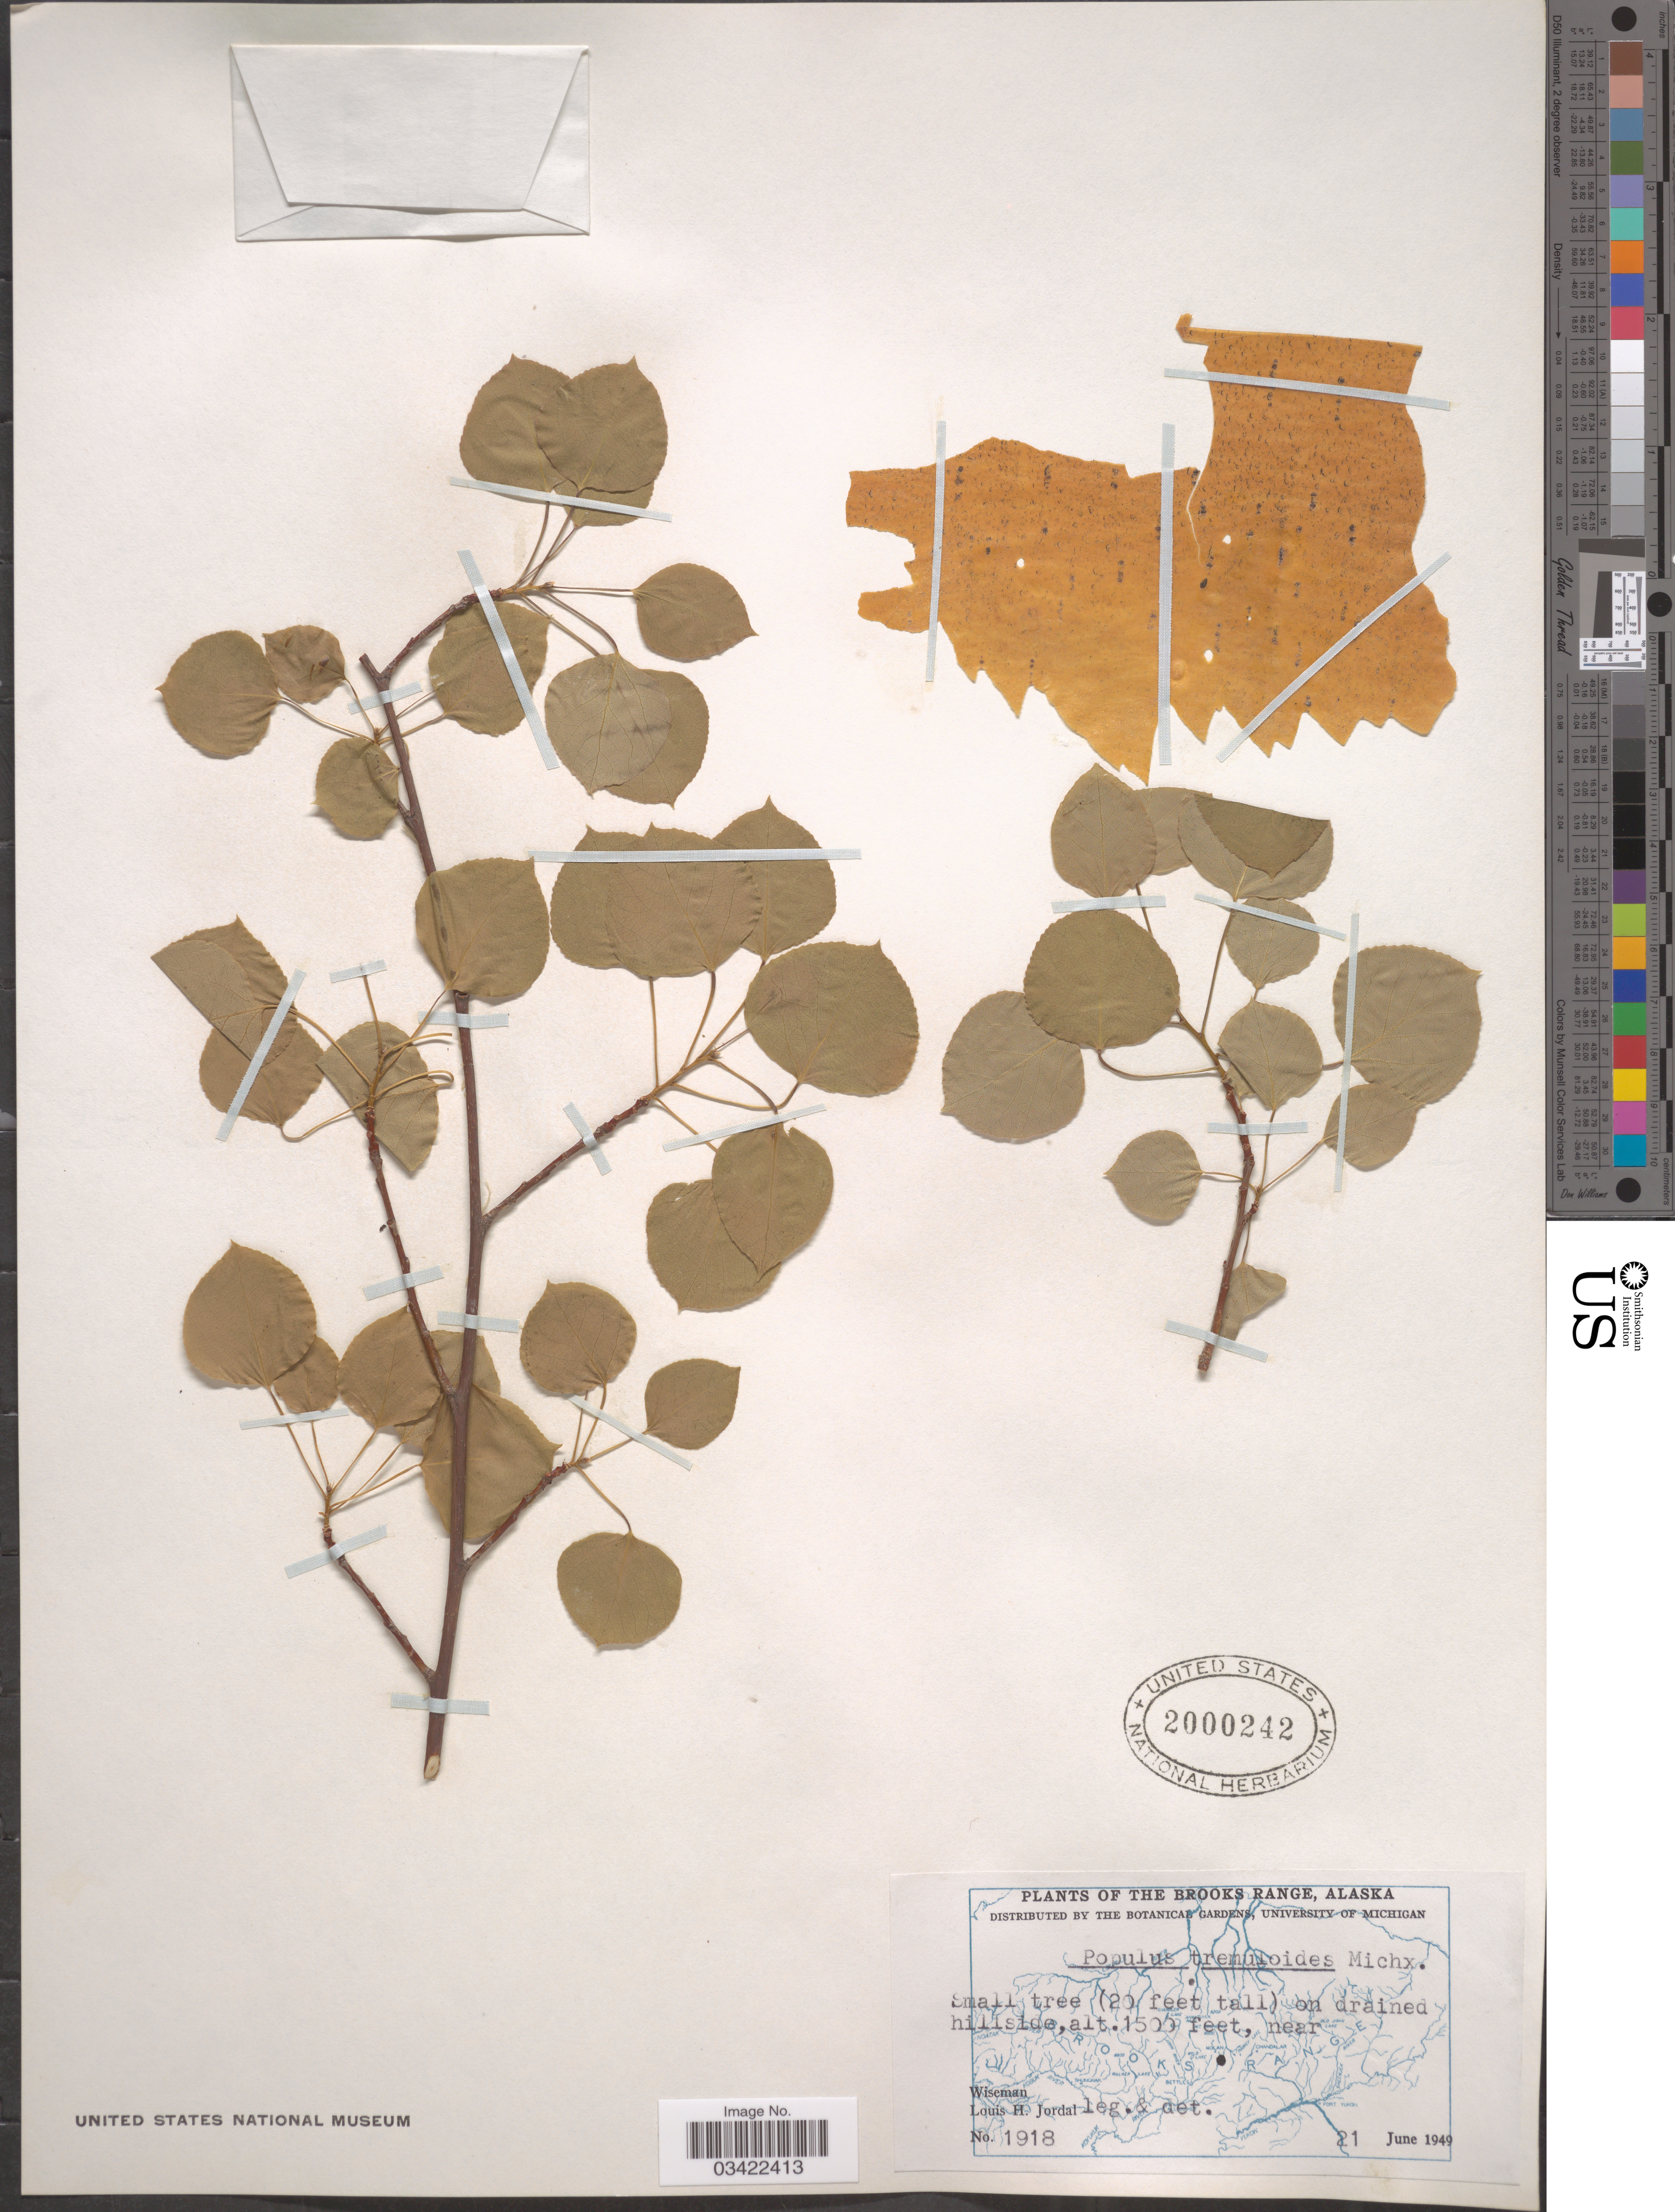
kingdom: Plantae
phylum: Tracheophyta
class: Magnoliopsida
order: Malpighiales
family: Salicaceae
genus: Populus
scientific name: Populus tremuloides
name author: Michx.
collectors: L. Jordal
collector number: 1918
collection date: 1949-06-21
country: United States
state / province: Alaska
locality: The Brooks Range. Near Wiseman.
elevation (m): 457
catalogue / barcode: US 2000242